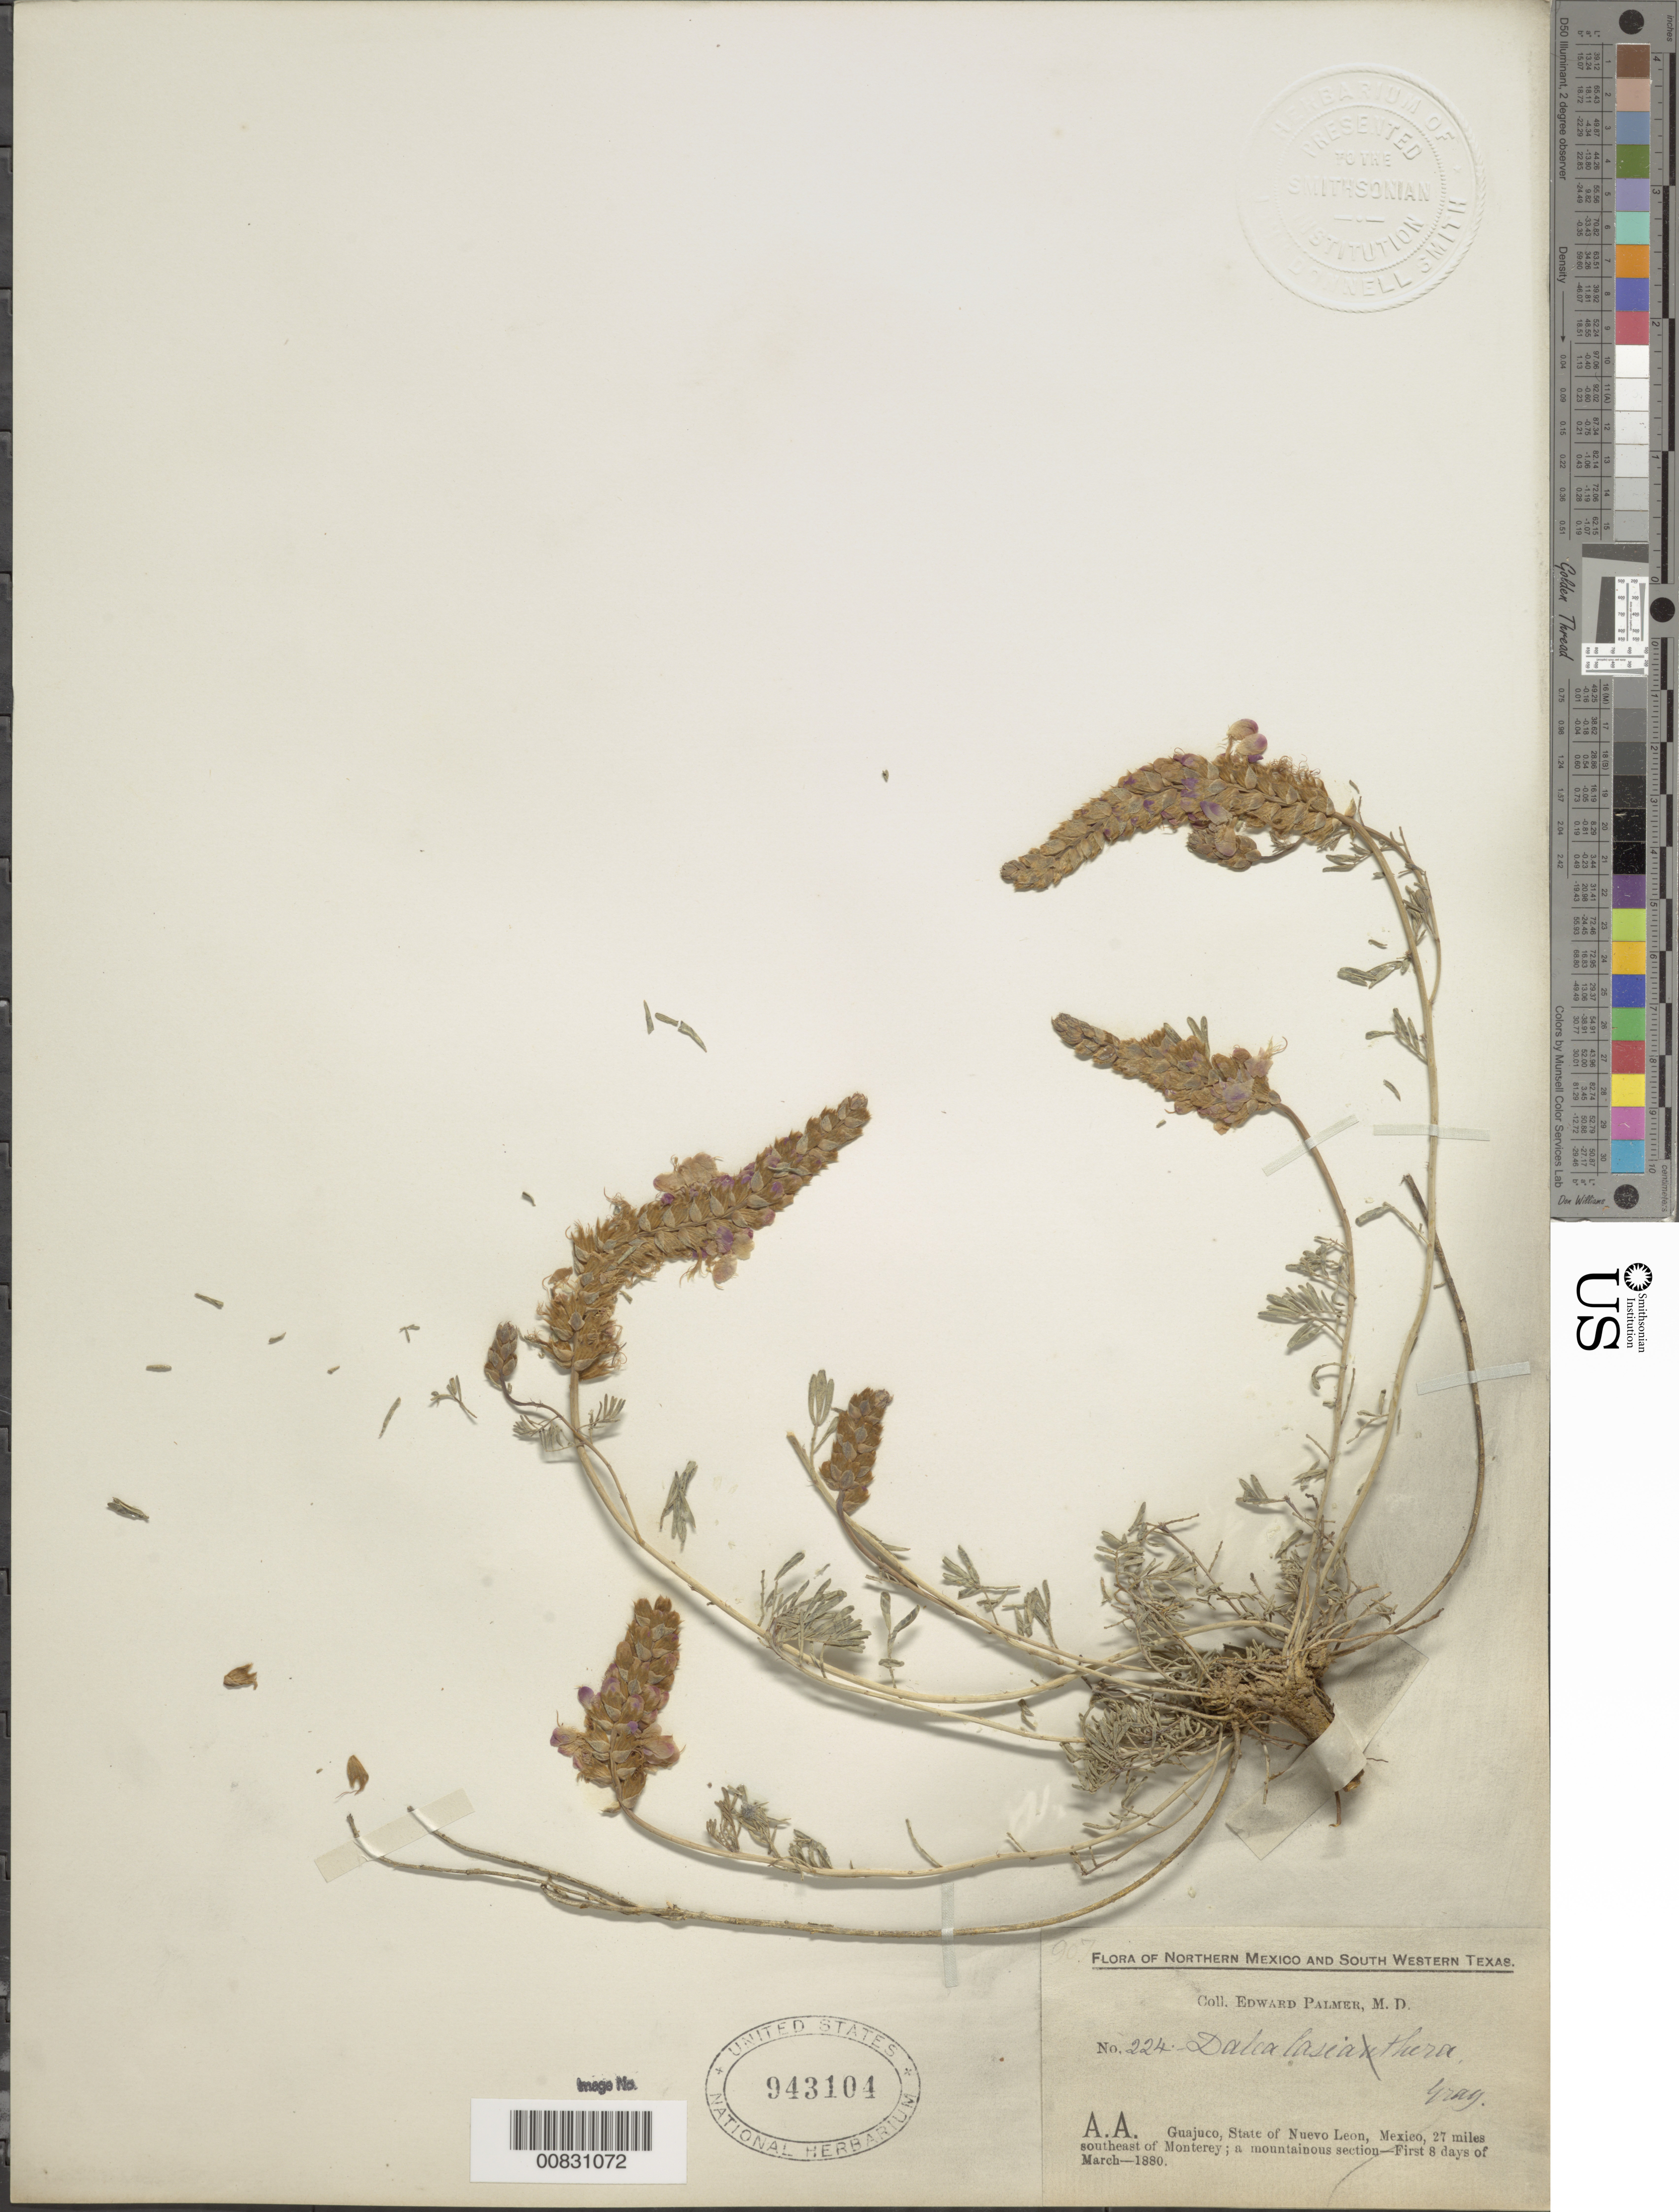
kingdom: Plantae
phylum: Tracheophyta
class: Magnoliopsida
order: Fabales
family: Fabaceae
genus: Dalea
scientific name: Dalea lasiathera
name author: A. Gray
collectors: E. Palmer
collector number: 224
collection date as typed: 01 Mar 1880 to 08 Mar 1880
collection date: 1880-03-01/1880-03-08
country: Mexico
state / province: Nuevo León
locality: A.A. Guajuco, Nuevo León, 27 miles southeast of Monterrey; a mountainous section.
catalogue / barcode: US 943104